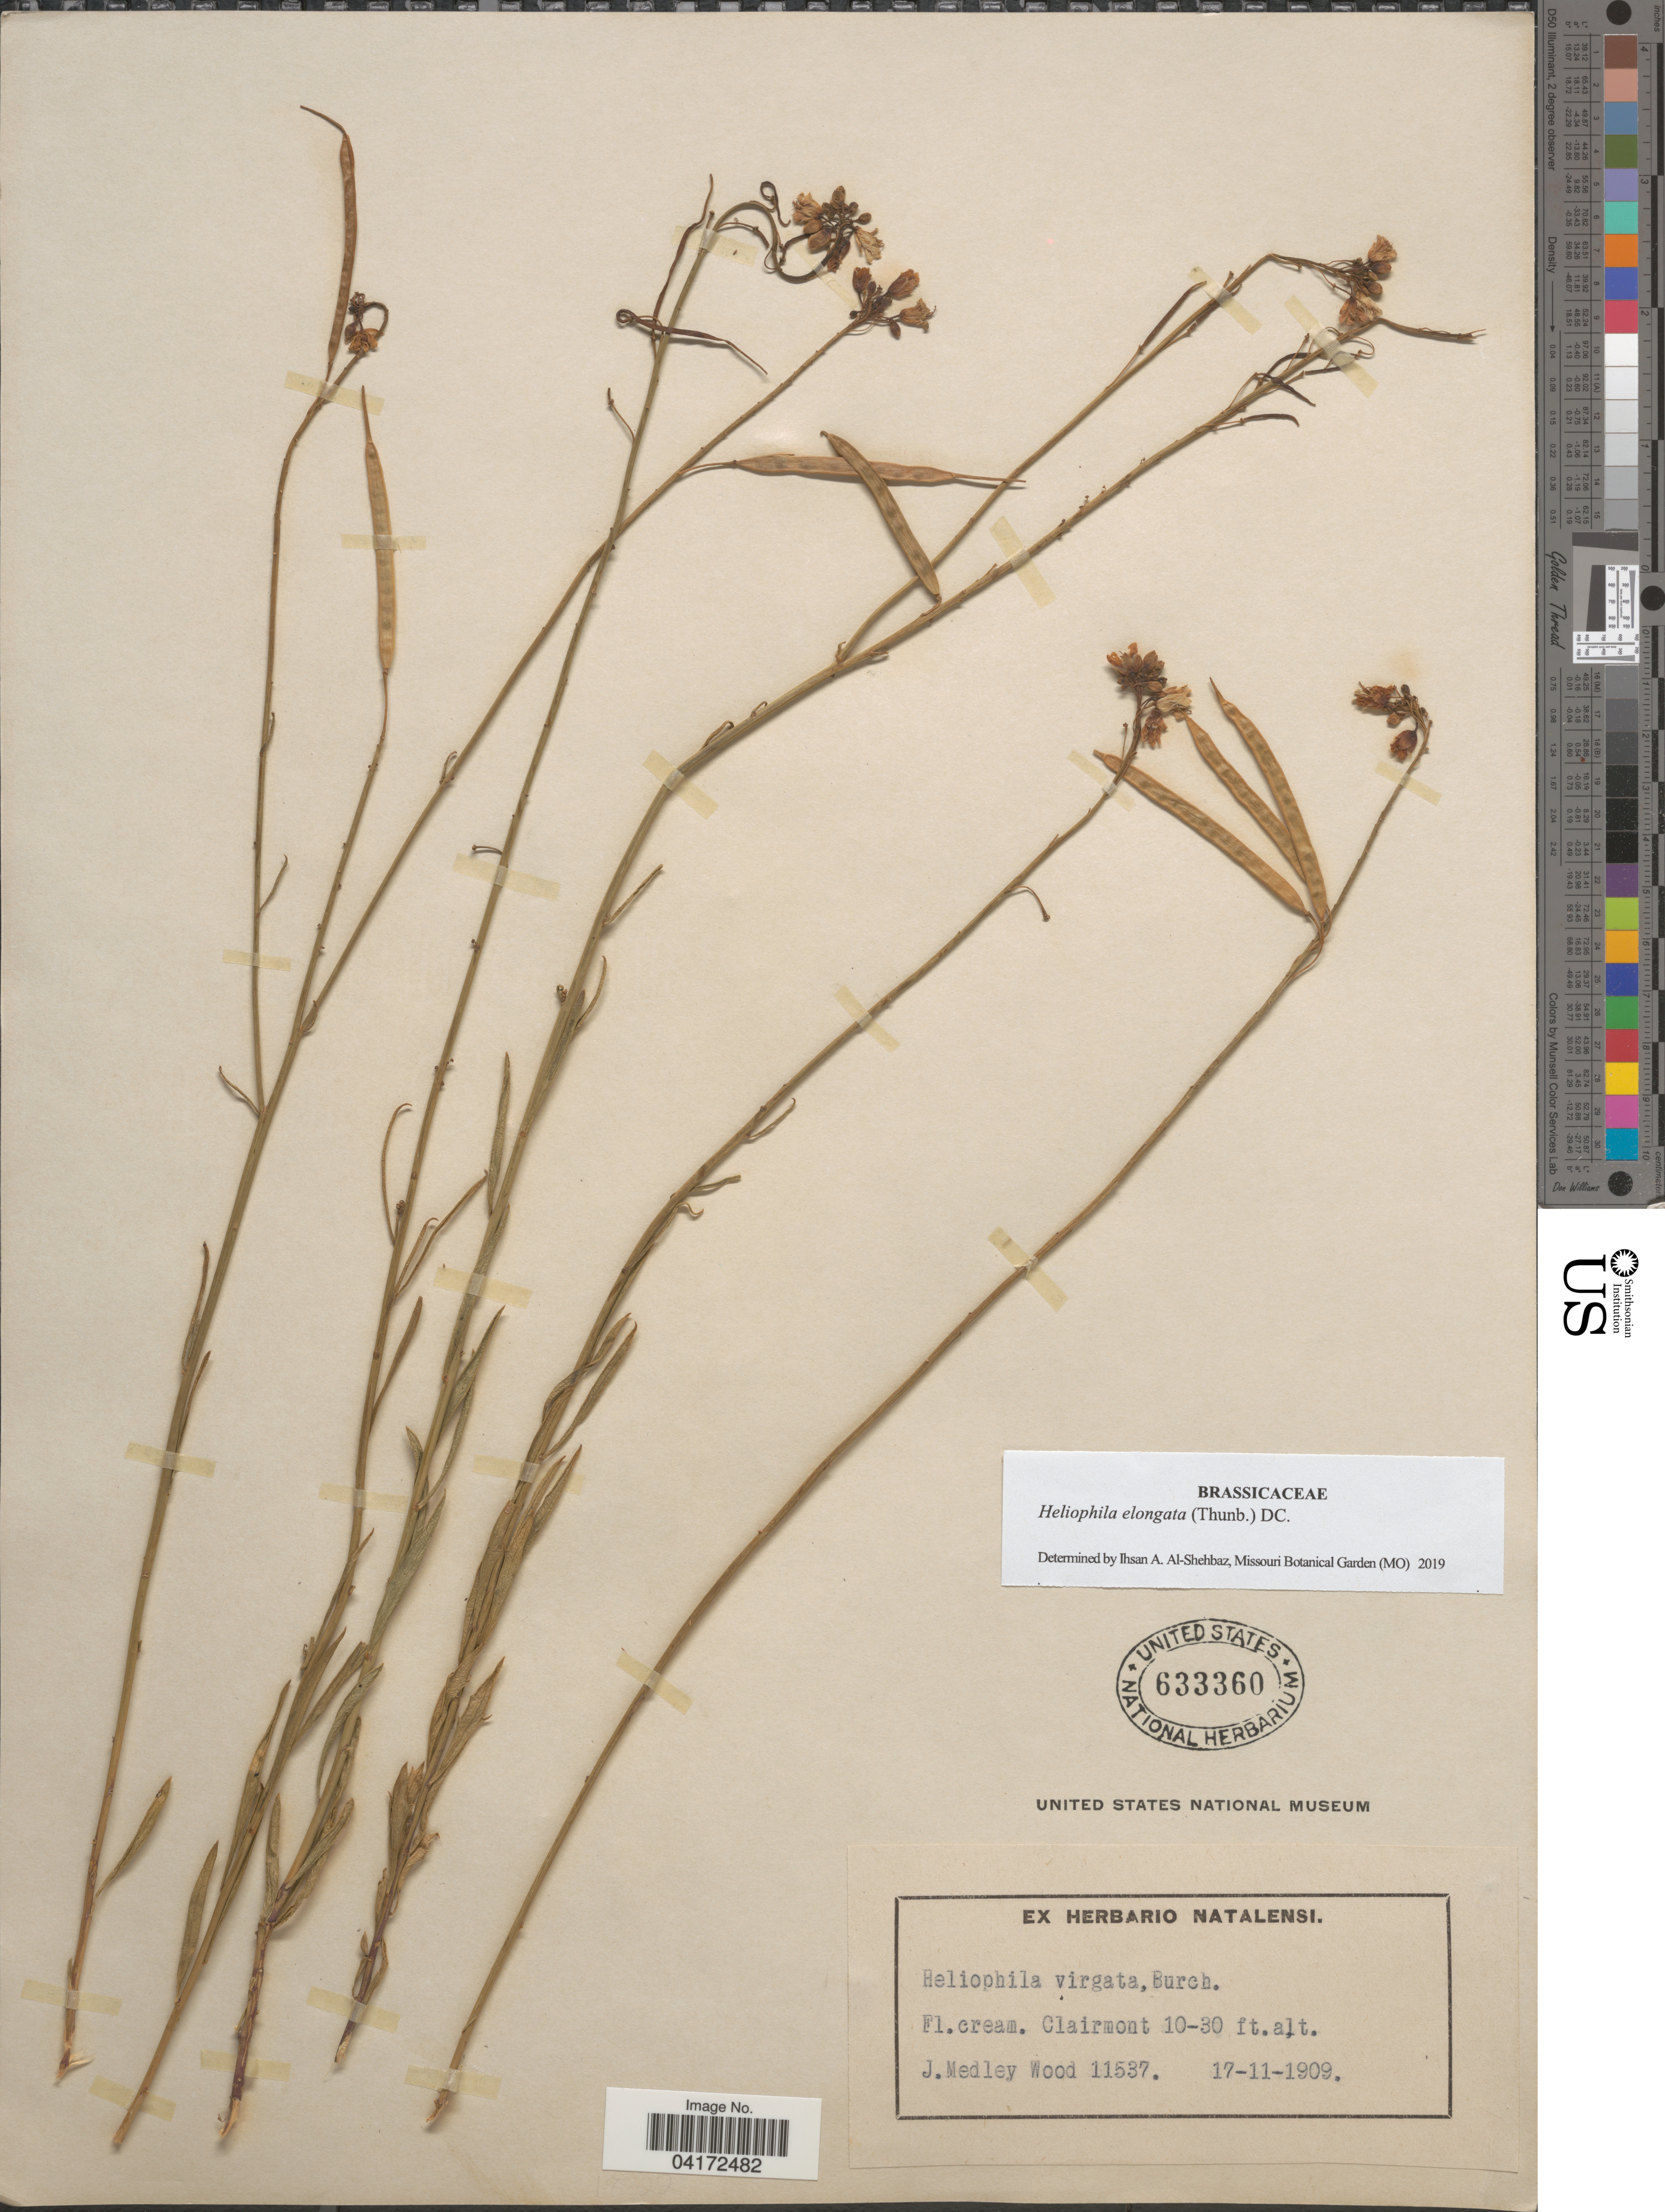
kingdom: Plantae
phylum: Tracheophyta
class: Magnoliopsida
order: Brassicales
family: Brassicaceae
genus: Heliophila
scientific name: Heliophila elongata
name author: DC.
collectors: J. Medley Wood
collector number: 11537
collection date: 1909-11-17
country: South Africa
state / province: KwaZulu-Natal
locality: Clairmont.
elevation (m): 3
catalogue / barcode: US 633360